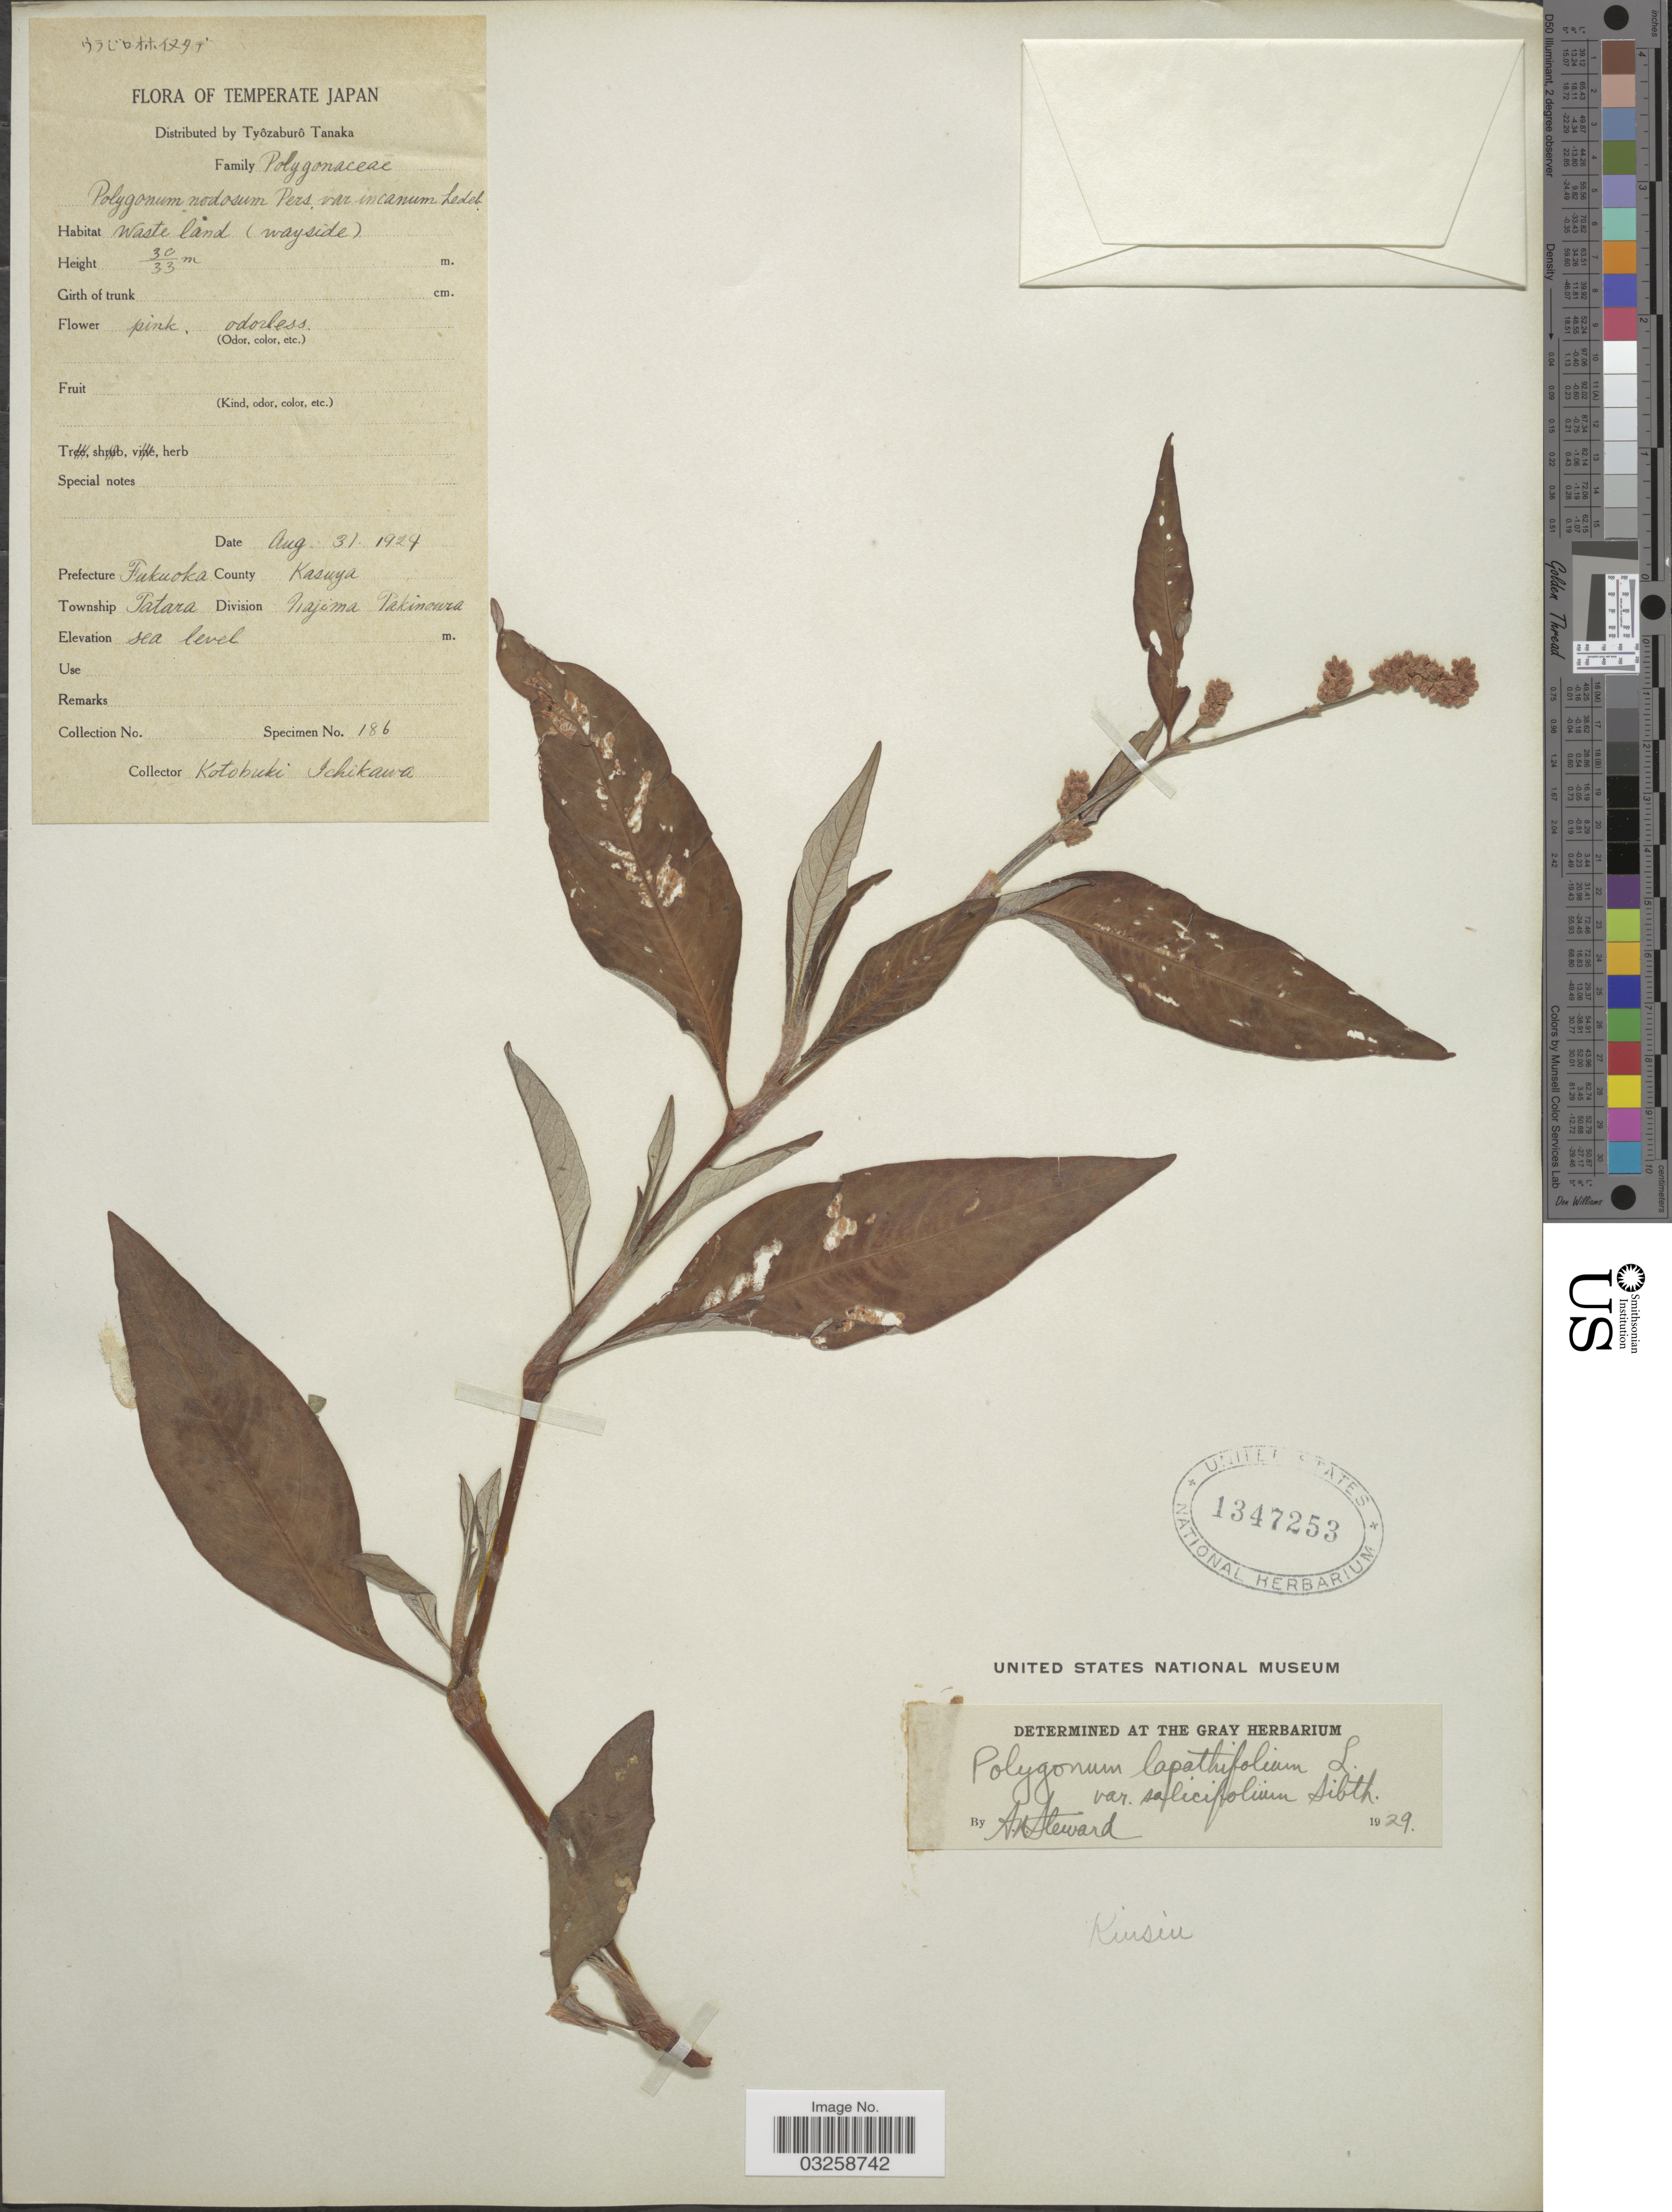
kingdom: Plantae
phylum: Tracheophyta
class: Magnoliopsida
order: Caryophyllales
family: Polygonaceae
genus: Polygonum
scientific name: Polygonum lapathifolium var. salicifolium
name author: Sibth.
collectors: K. Schikawa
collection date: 1924-08-31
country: Japan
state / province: Hukuoka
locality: Temperate Japan. Prefecture Fukuoka. County Kasuya. Township Tatara. Division Najima Takinoura. Kiusiu.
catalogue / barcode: US 1347253